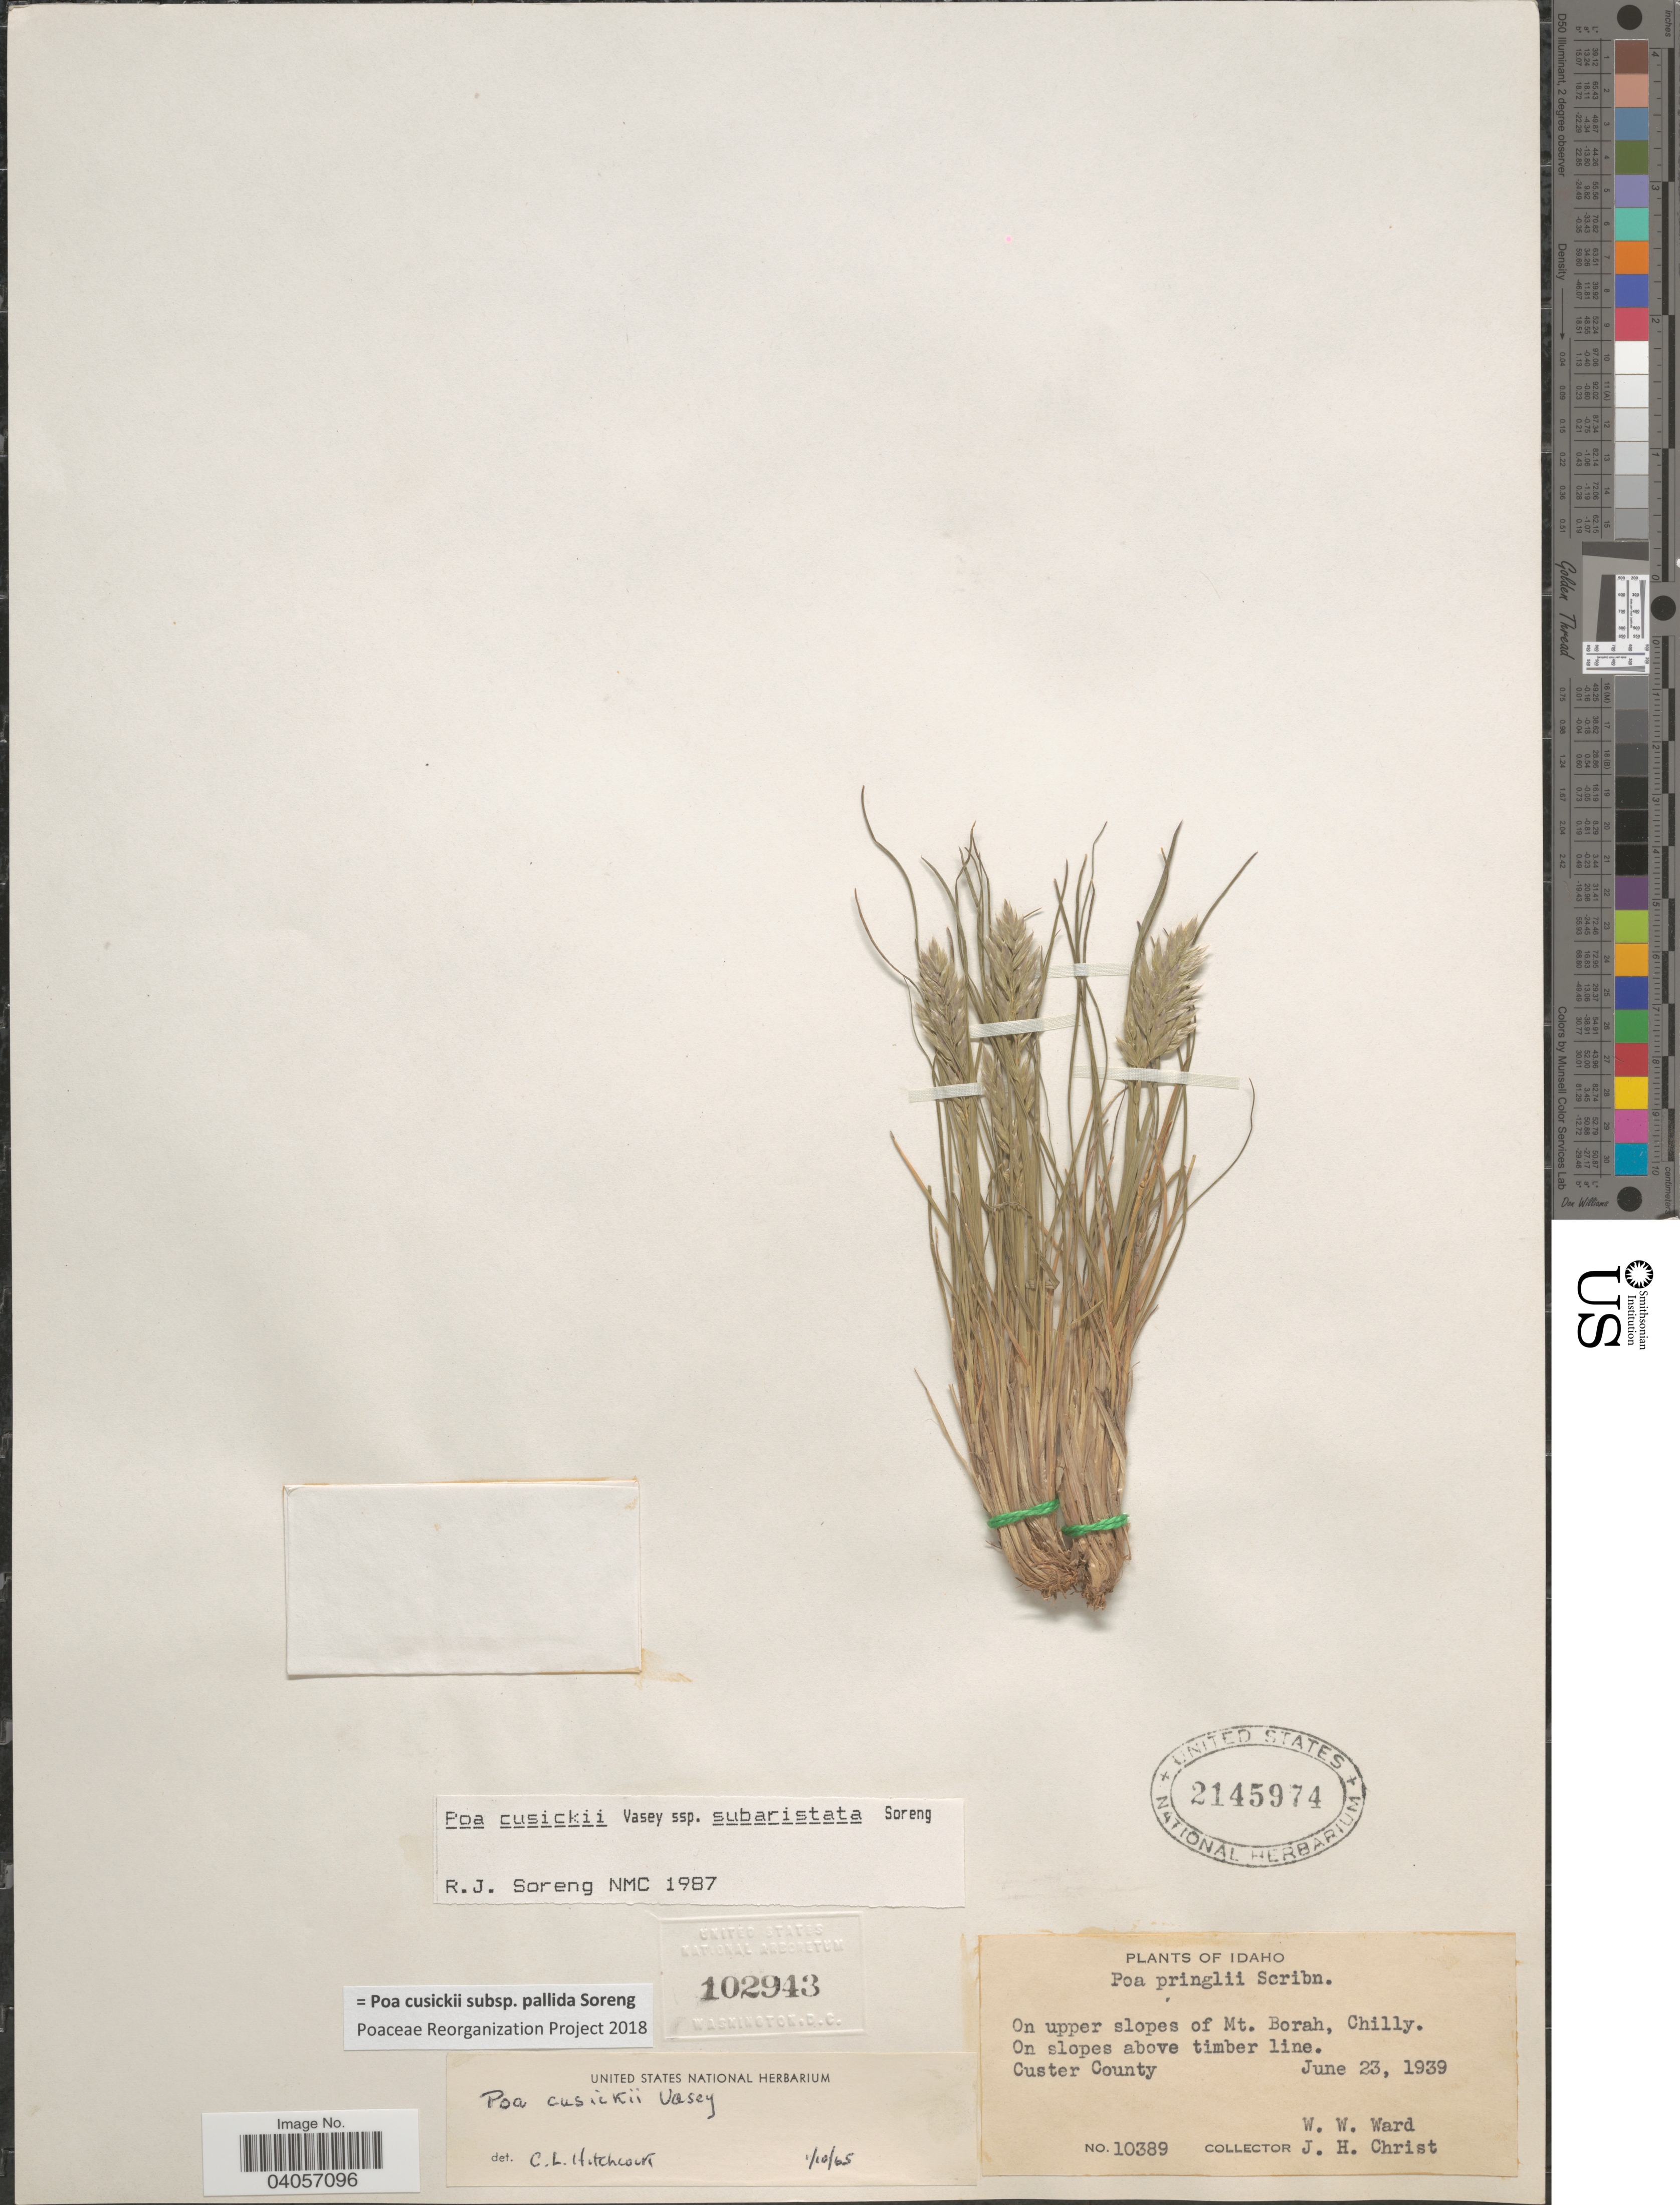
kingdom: Plantae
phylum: Tracheophyta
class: Liliopsida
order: Poales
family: Poaceae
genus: Poa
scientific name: Poa cusickii subsp. pallida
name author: Soreng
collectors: W. Ward & J. H. Christ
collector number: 10389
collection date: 1939-06-23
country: United States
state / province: Idaho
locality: On upper slopes of Mt. Borah, Chilly. On slopes above timber line. Custer County.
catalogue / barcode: US 2145974